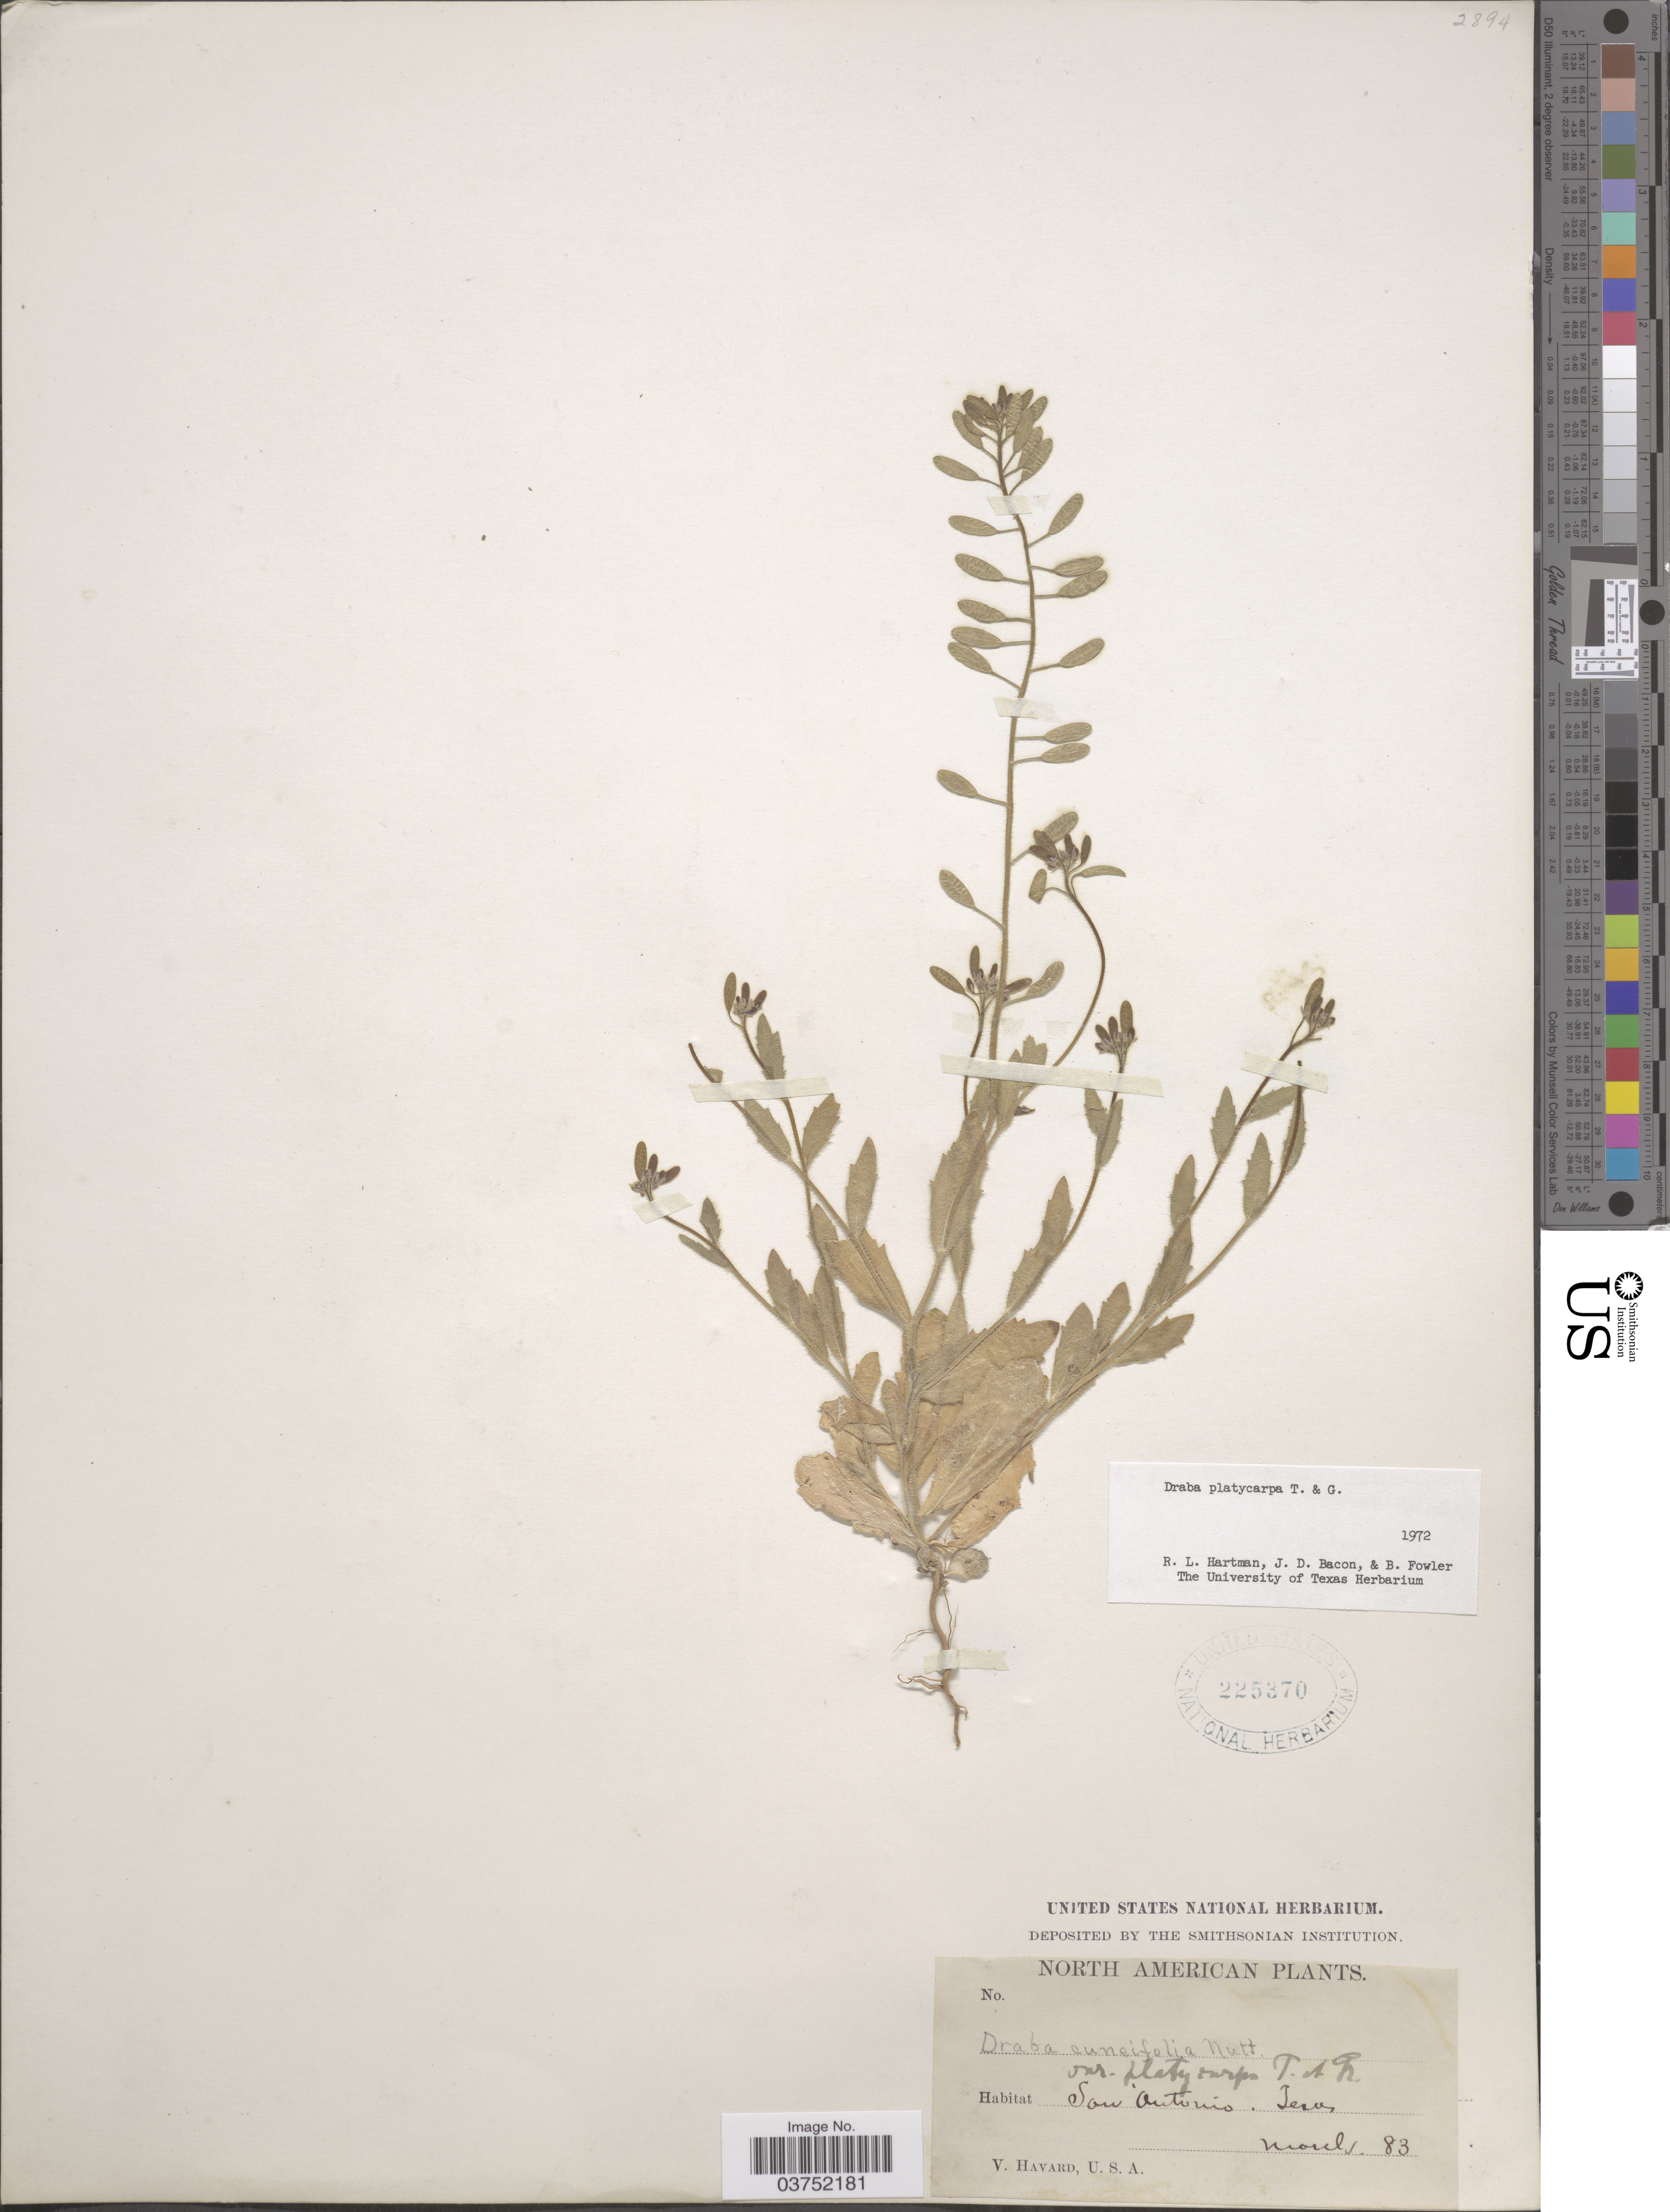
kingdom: Plantae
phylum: Tracheophyta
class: Magnoliopsida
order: Brassicales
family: Brassicaceae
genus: Draba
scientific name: Draba platycarpa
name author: Torr. & A. Gray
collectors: V. Havard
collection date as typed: Transcribed d/m/y: /3/83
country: United States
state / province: Texas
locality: San Antonio.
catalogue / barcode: US 225370